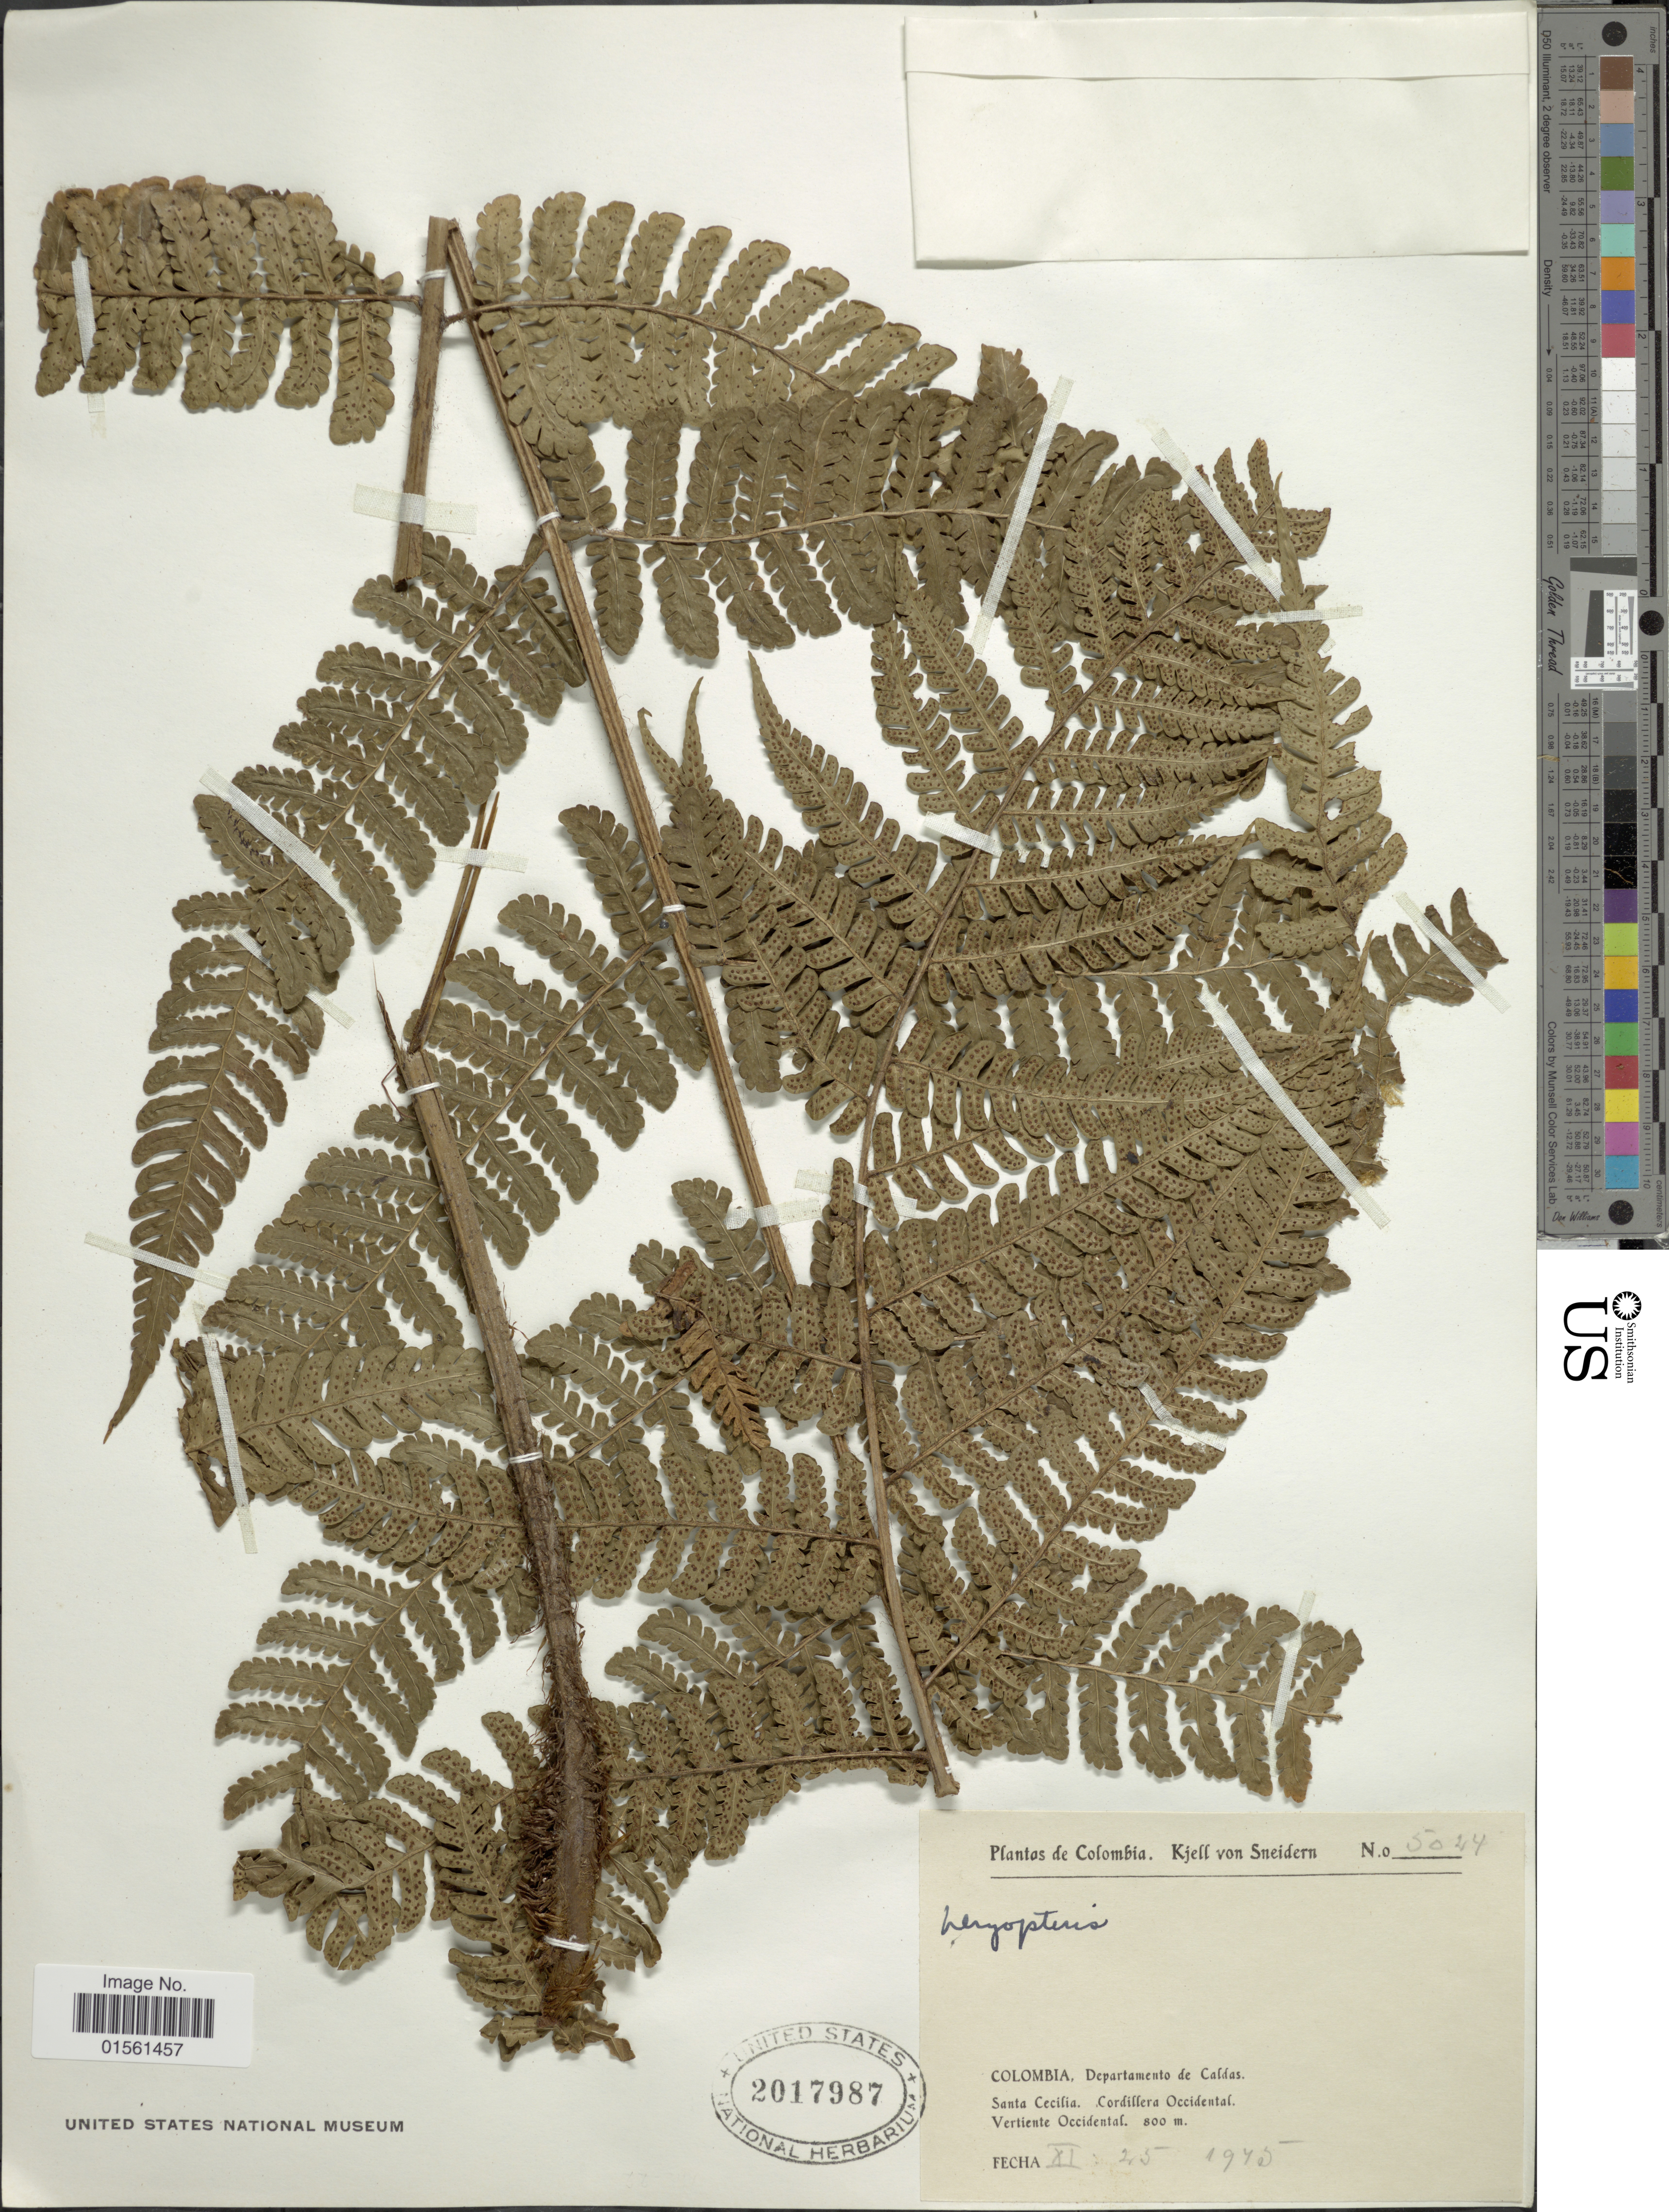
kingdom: Plantae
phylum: Tracheophyta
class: Polypodiopsida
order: Polypodiales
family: Dryopteridaceae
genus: Megalastrum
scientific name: Megalastrum sp.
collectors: K. von Sneidern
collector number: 5024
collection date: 1945-11-25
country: Colombia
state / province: Caldas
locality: Departamanto de Caldas, Santa Cecilia, Cordillera Occidental, Vertiente Occidental.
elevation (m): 800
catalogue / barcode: US 2017987